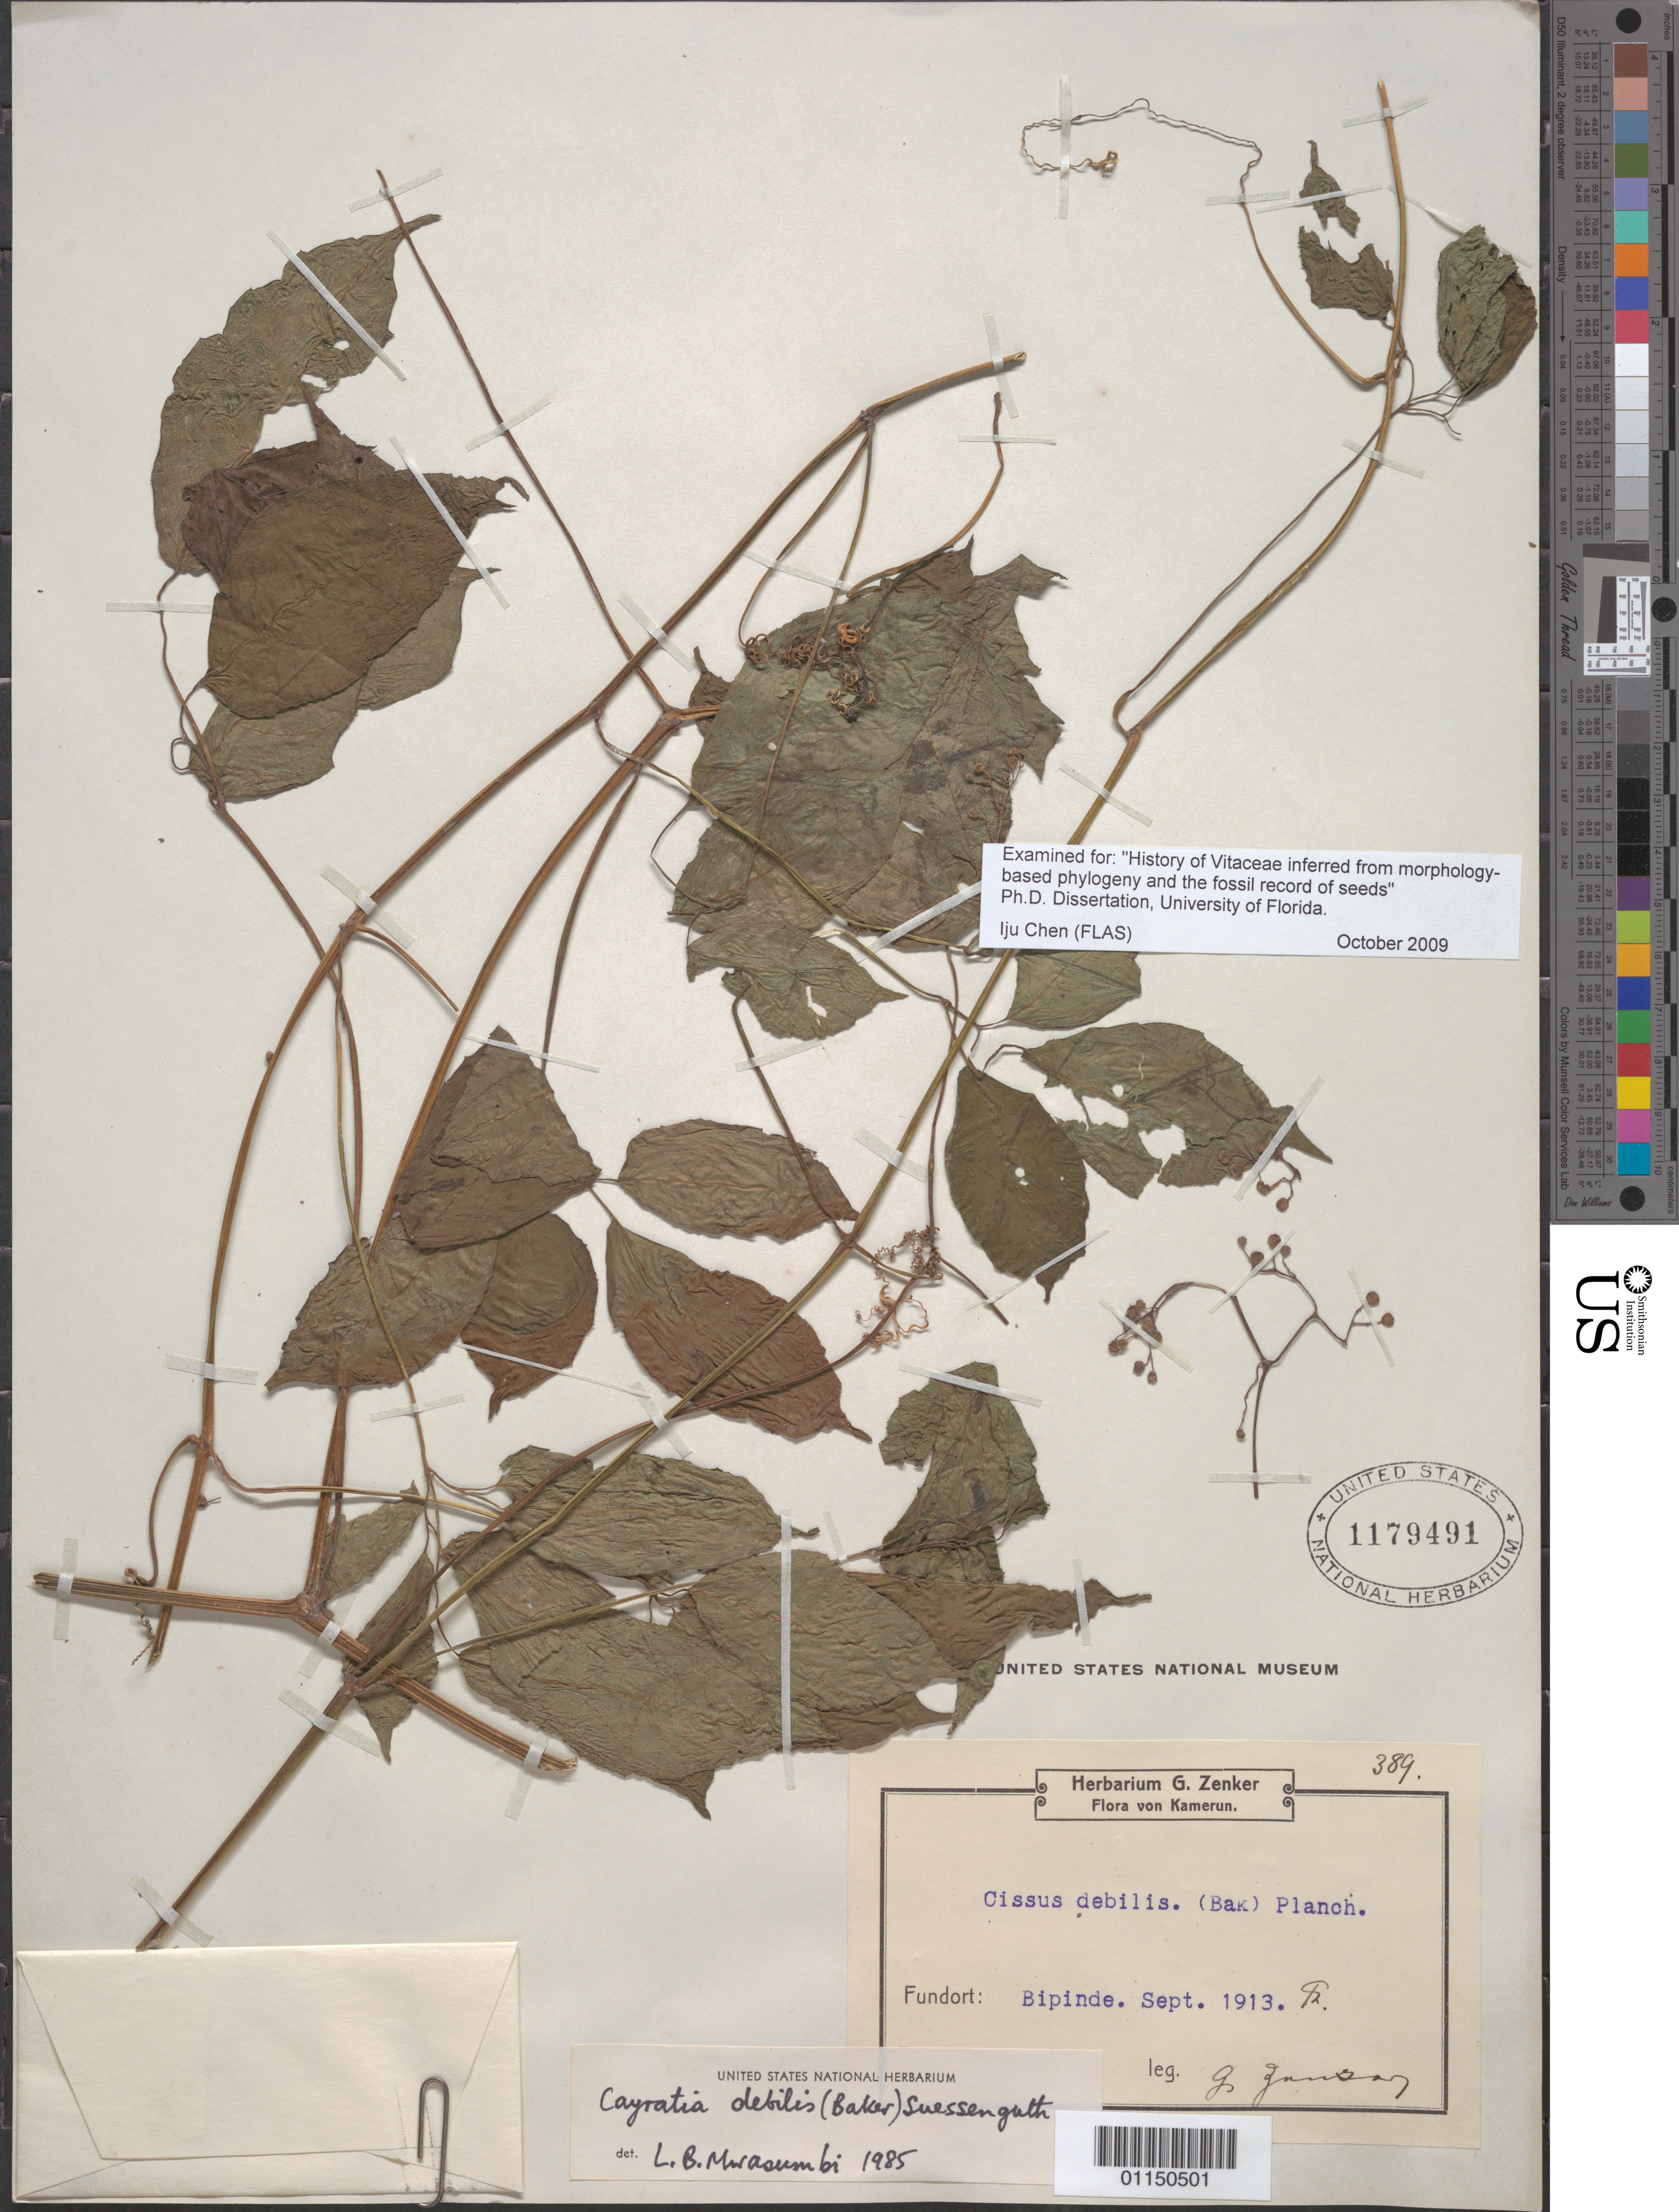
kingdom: Plantae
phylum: Tracheophyta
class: Magnoliopsida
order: Vitales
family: Vitaceae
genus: Cayratia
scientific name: Cayratia debilis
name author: (Planch.) Suess.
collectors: G. A. Zenker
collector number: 389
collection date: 1913-09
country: Cameroon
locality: Bipinde.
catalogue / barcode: US 1179491